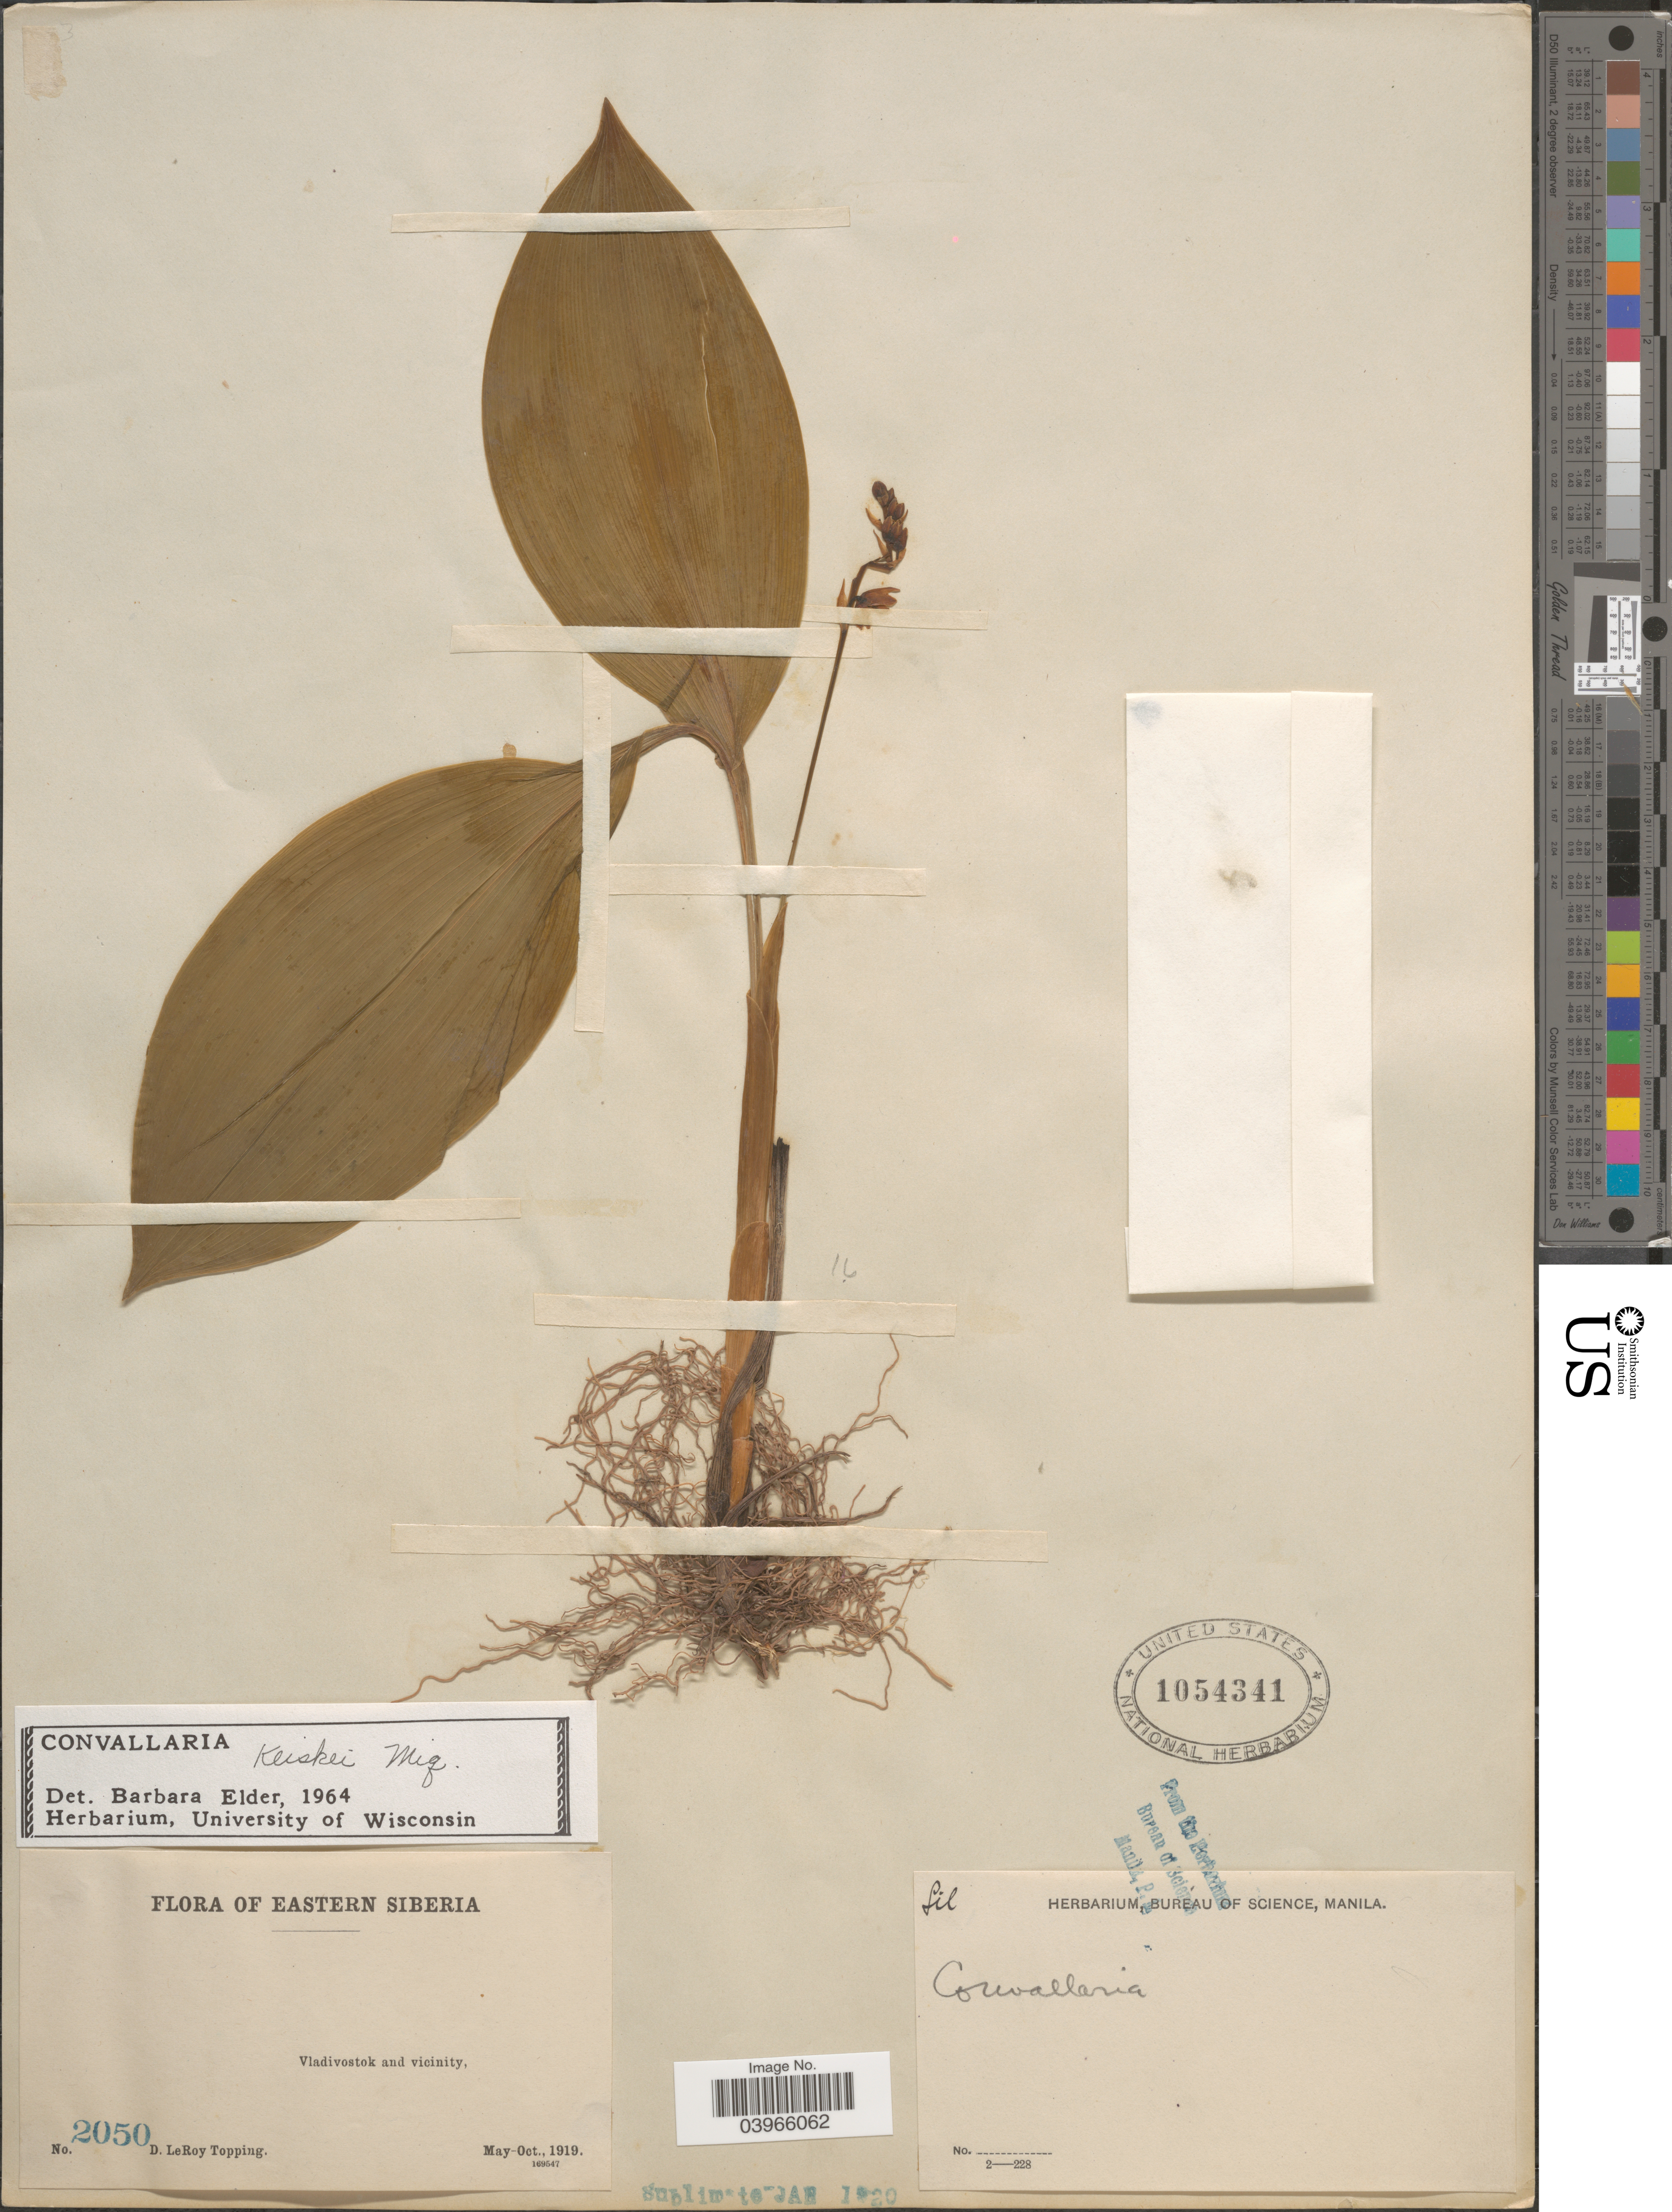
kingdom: Plantae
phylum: Tracheophyta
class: Liliopsida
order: Asparagales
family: Asparagaceae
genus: Convallaria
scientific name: Convallaria keiskei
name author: Miq.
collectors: D. L. Topping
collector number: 2050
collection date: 1919-05/1919-10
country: Russian Federation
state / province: Primorsky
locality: Eastern Siberia. Vladivostok and vicinity.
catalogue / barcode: US 1054341